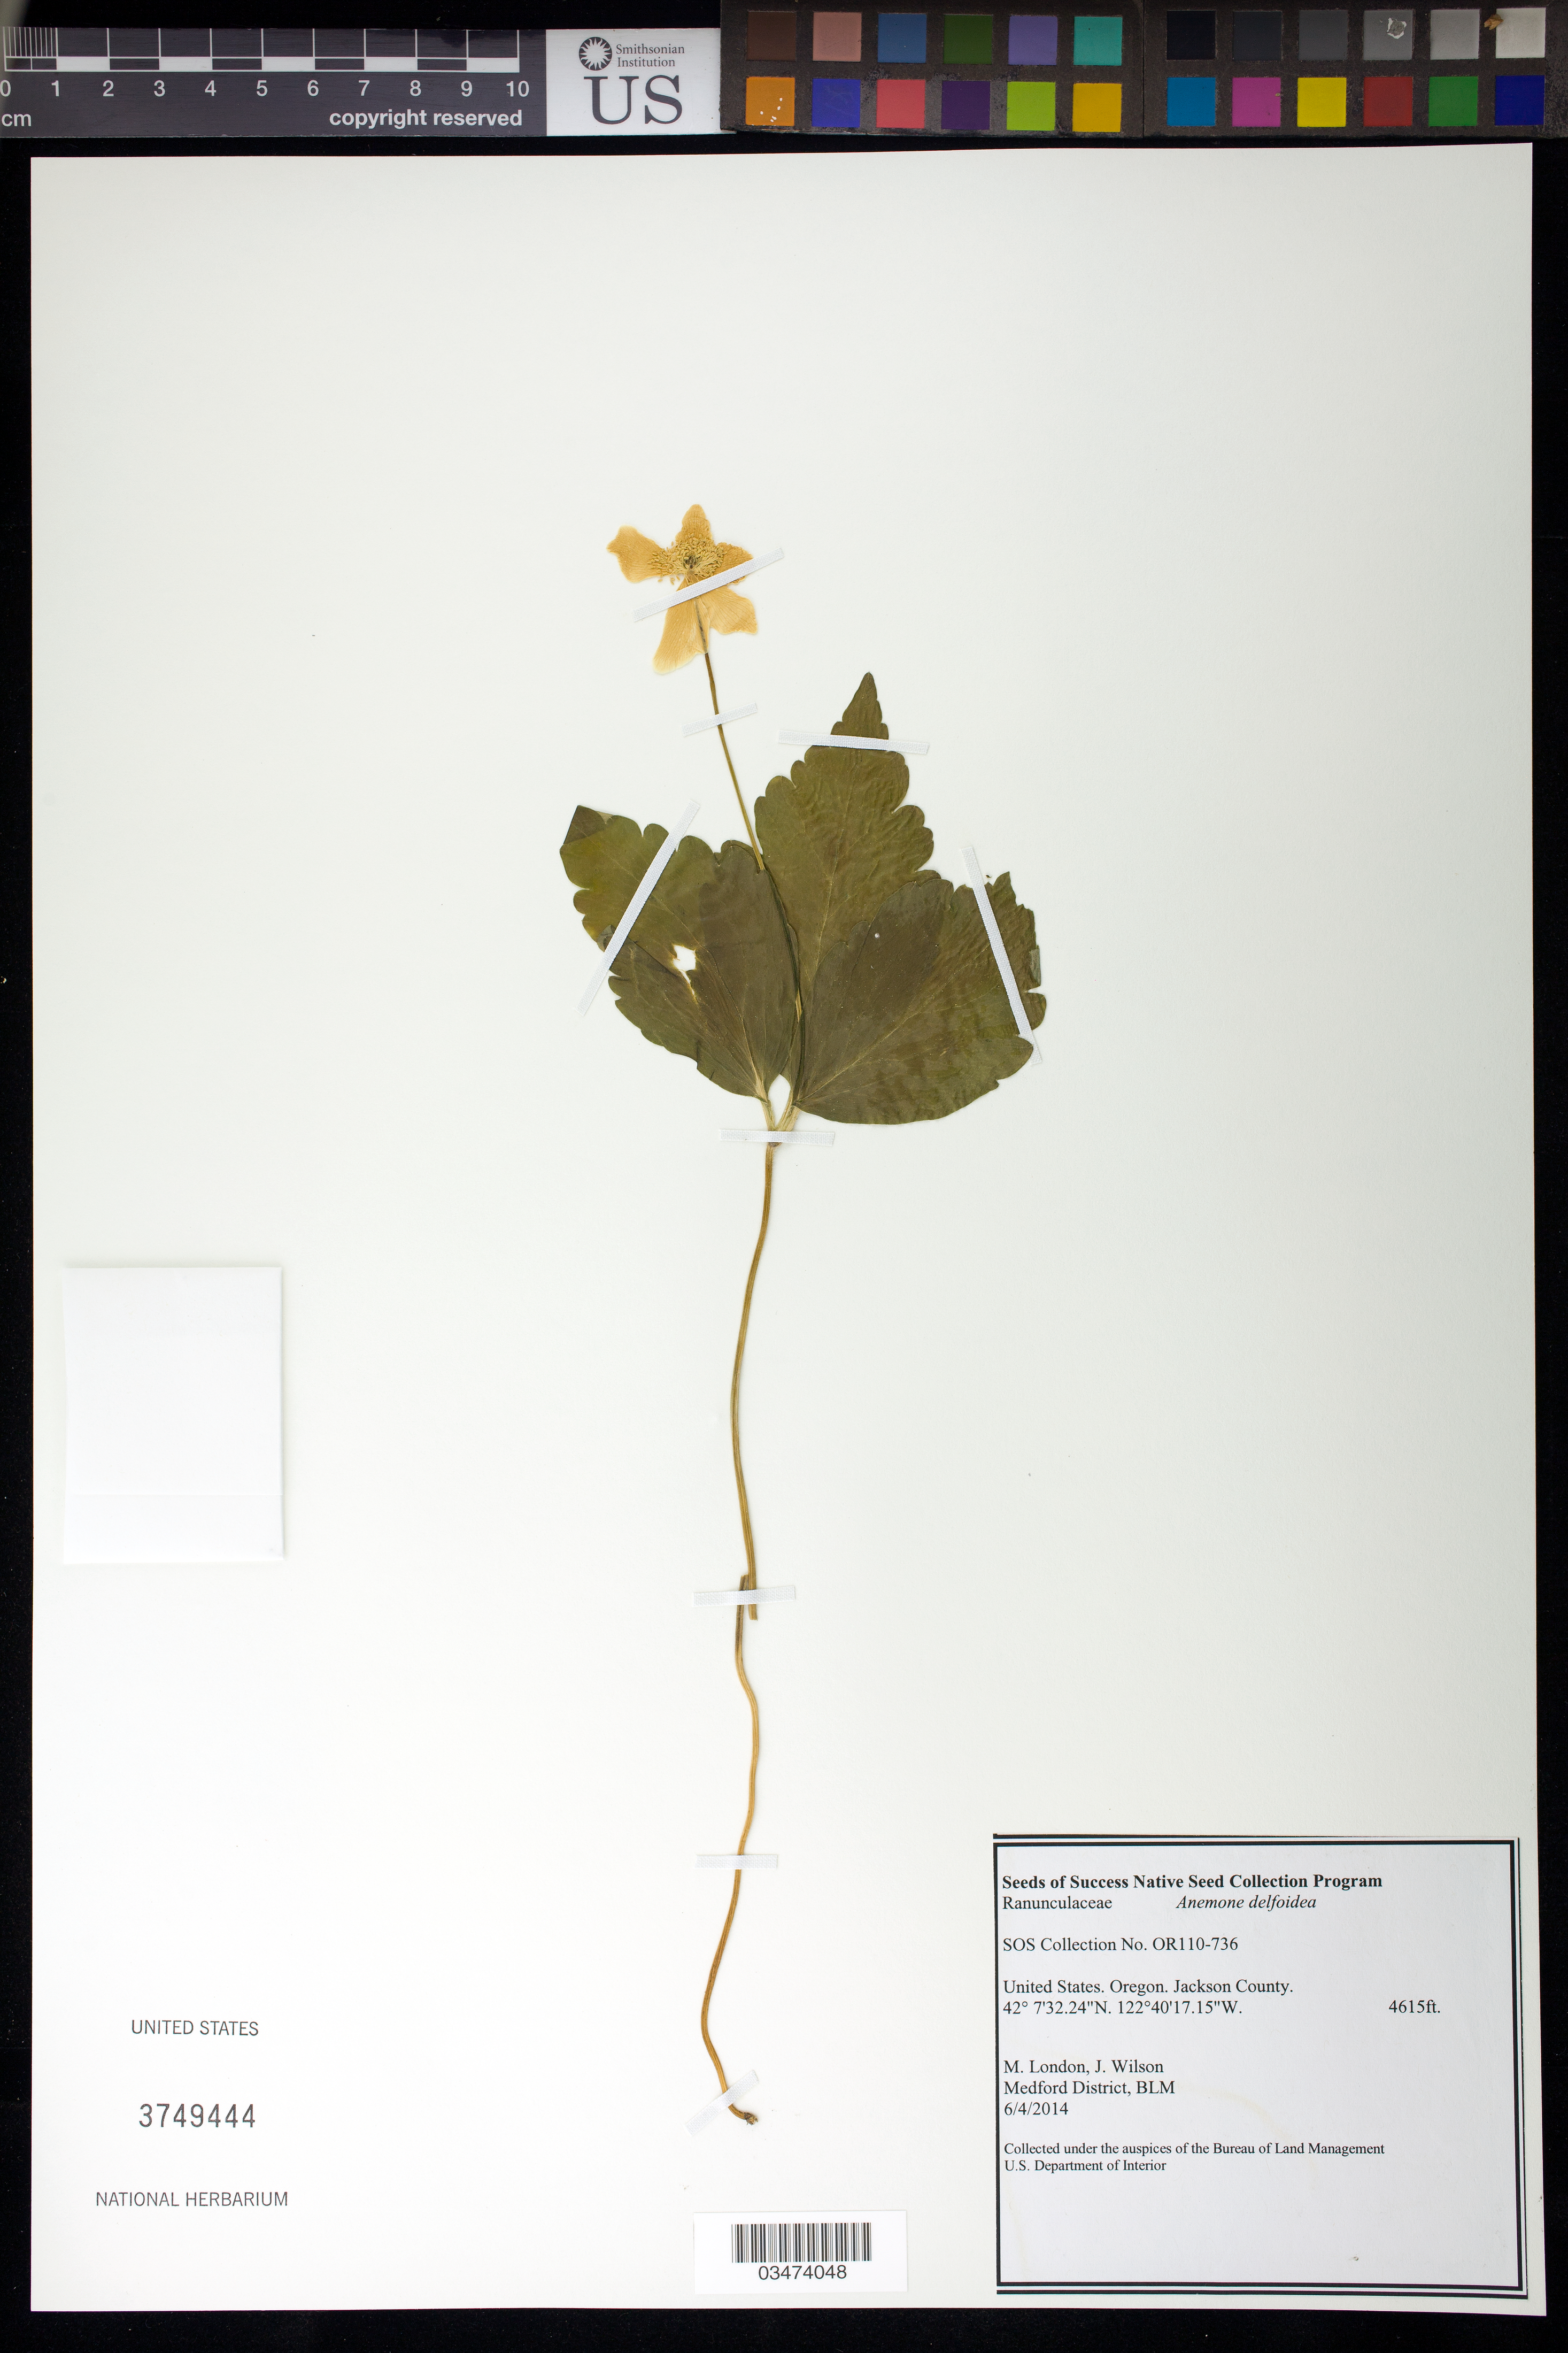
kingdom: Plantae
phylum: Tracheophyta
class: Magnoliopsida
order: Ranunculales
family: Ranunculaceae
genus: Anemone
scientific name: Anemone deltoidea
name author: Douglas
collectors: M. London & J. Wilson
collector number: OR110-736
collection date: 2014-06-04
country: United States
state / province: Oregon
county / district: Jackson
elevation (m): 1407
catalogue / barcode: US 3749444